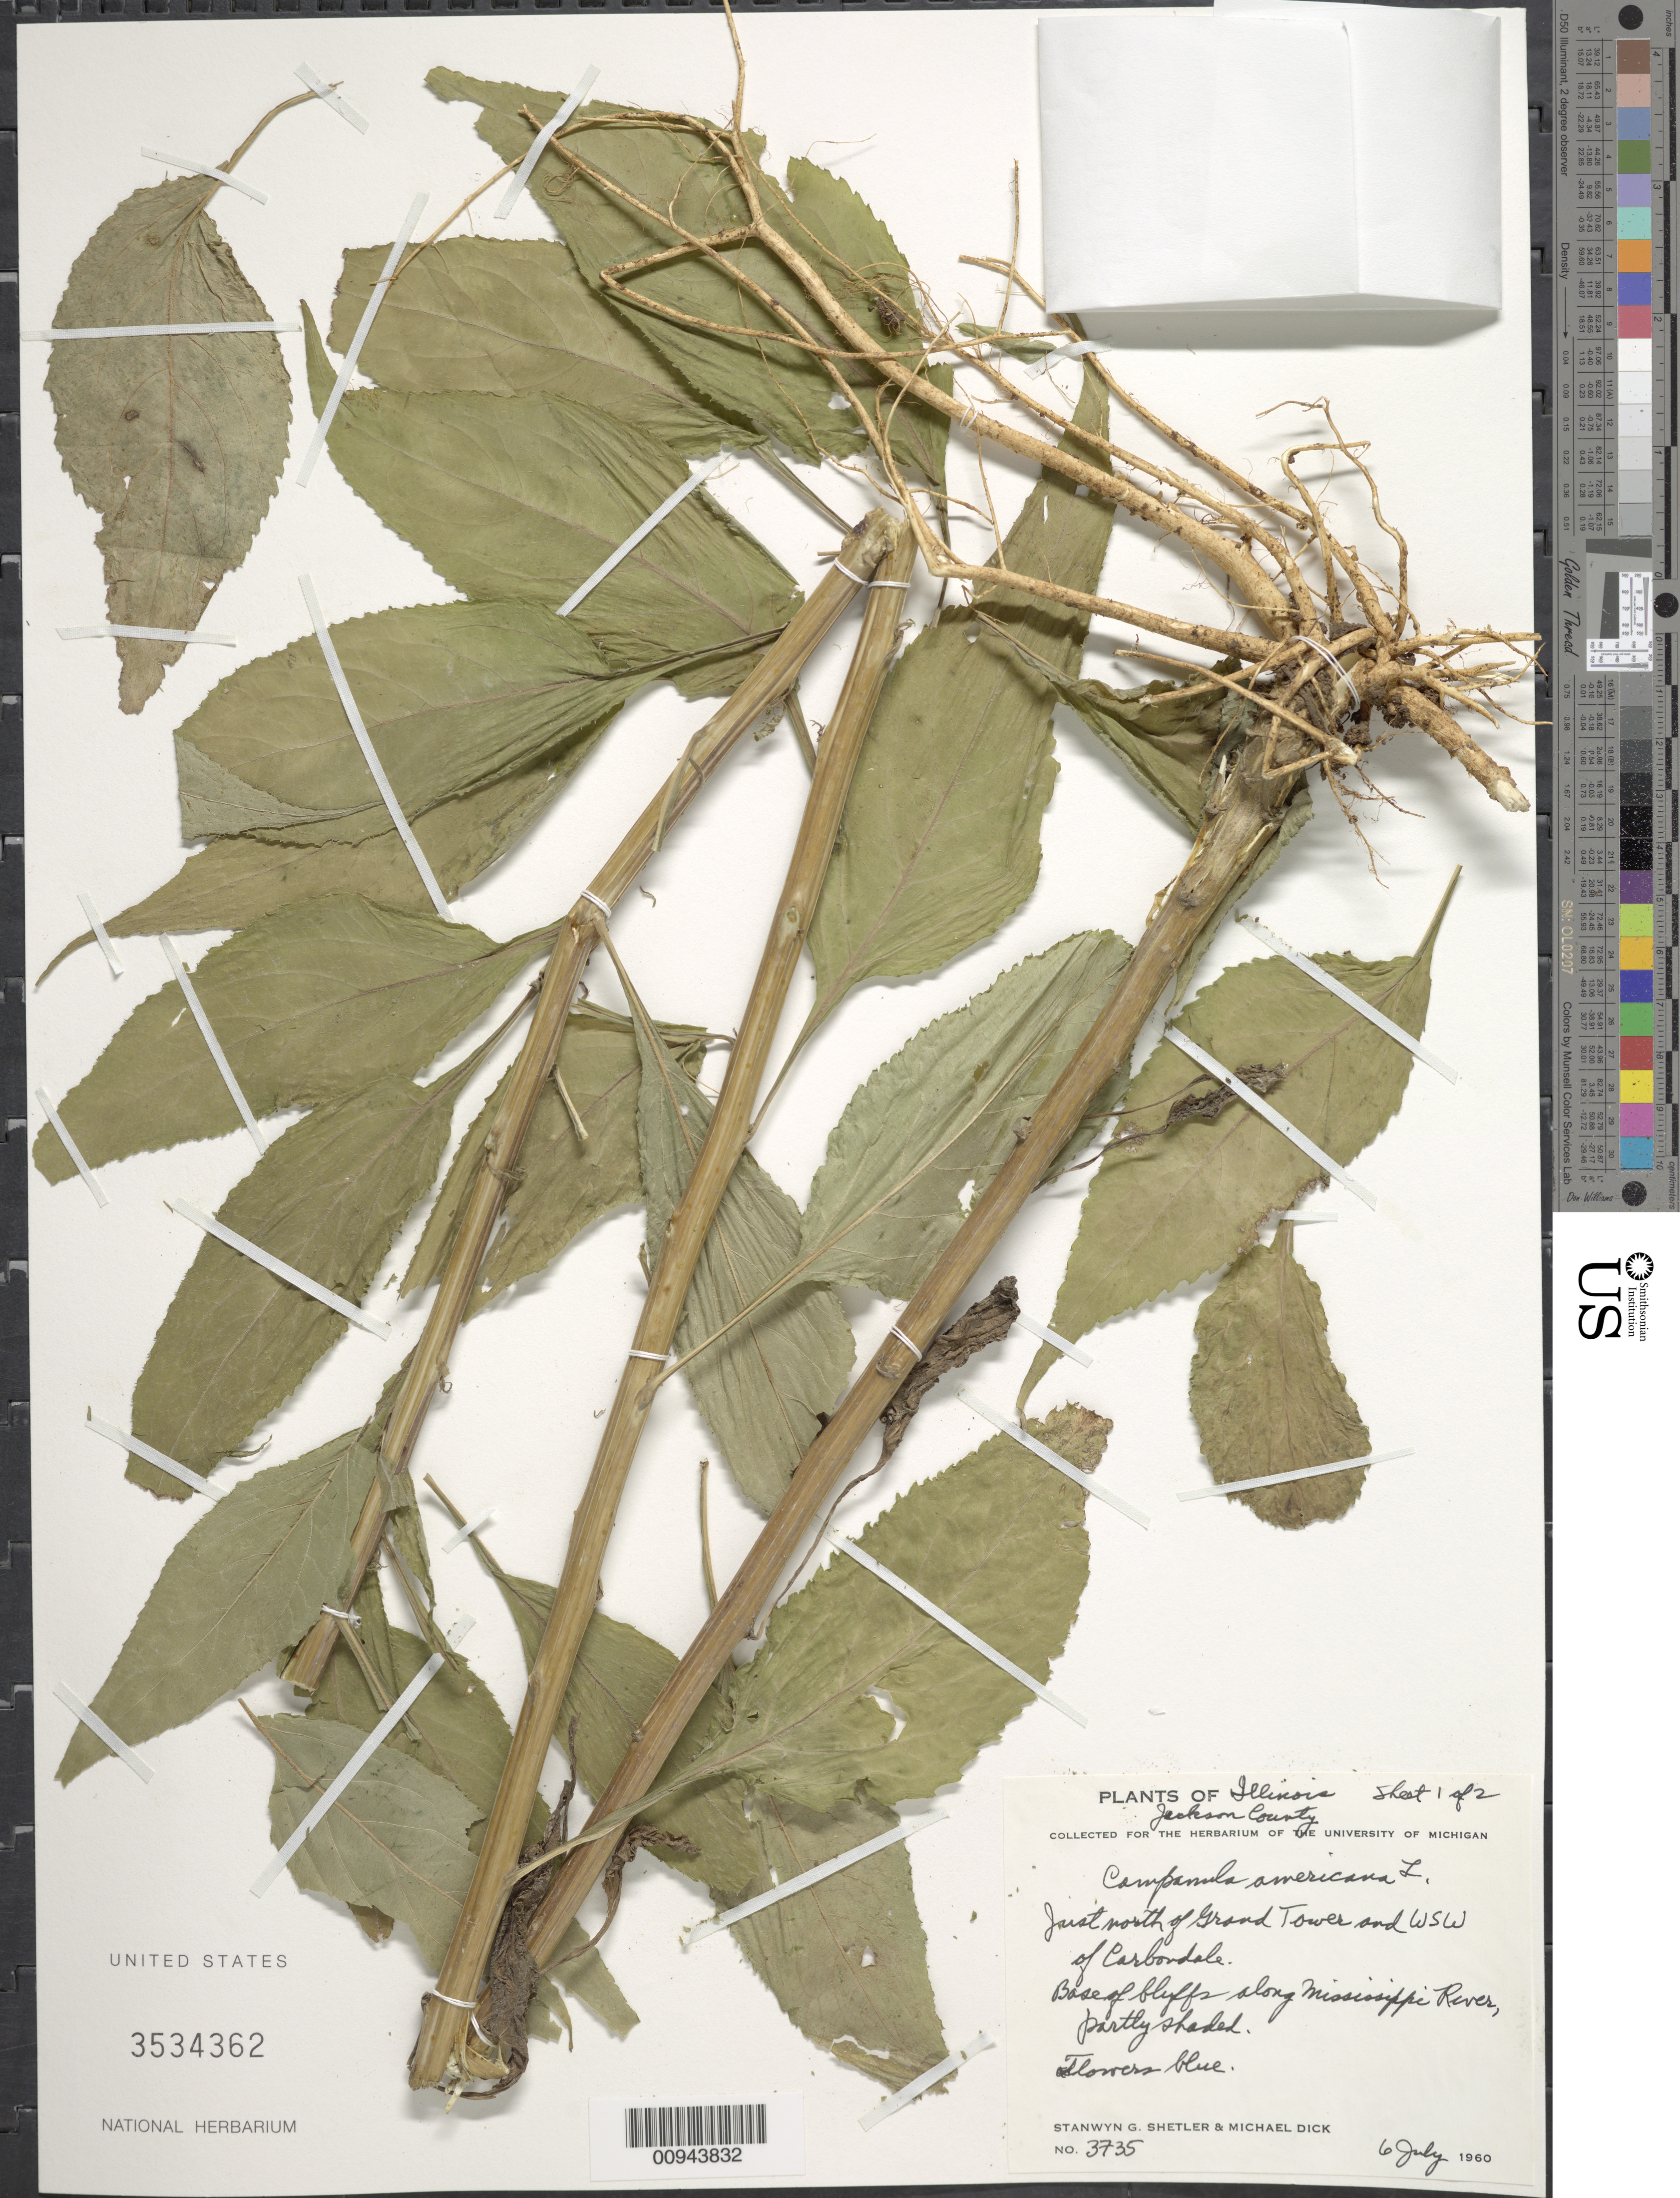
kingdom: Plantae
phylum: Tracheophyta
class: Magnoliopsida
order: Asterales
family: Campanulaceae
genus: Campanula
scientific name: Campanula americana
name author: L.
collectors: S. Shetler & M. Dick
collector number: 3735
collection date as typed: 6 July 1960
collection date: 1960-07-06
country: United States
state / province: Illinois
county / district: Jackson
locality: just north of Grand Tower and WSW of Carbondale. Along Mississippi River.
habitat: base of bluffs, partly shaded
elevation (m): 2200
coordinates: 33 27' N, 105 43' W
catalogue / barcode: US 3534362